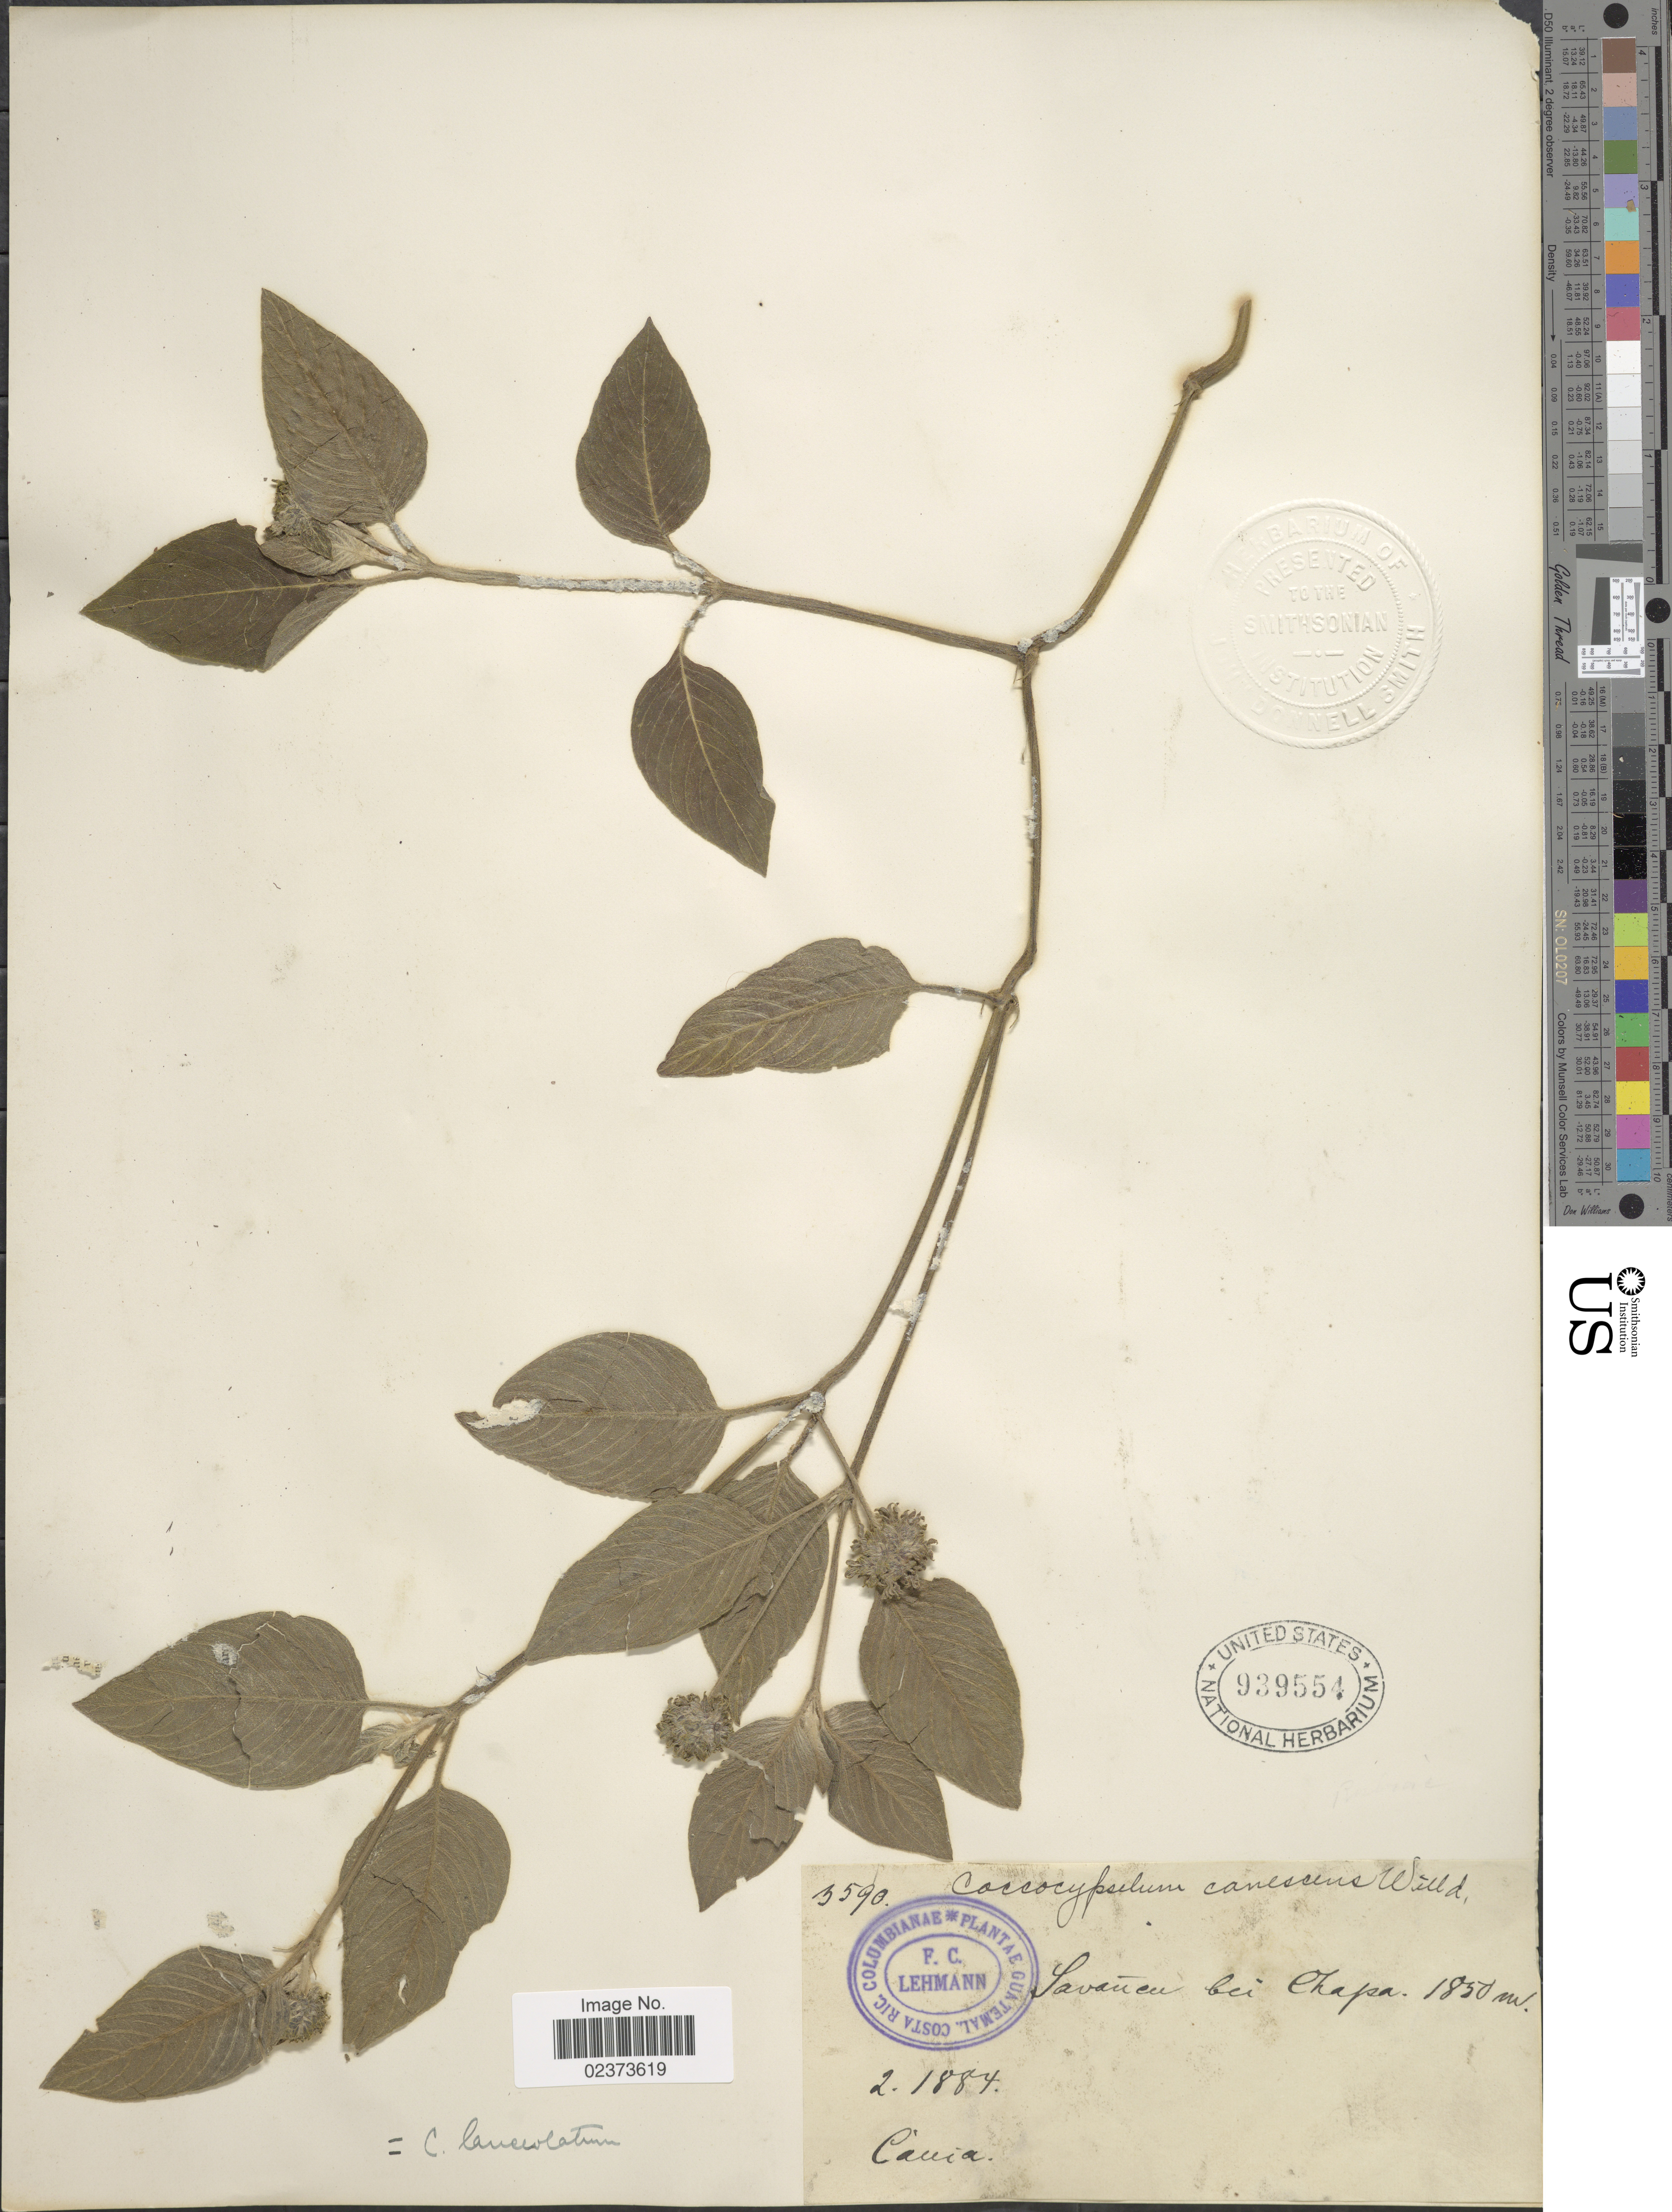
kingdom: Plantae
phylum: Tracheophyta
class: Magnoliopsida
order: Gentianales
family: Rubiaceae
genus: Coccocypselum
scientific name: Coccocypselum lanceolatum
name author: (Ruiz & Pav.) Pers.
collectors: F. C. Lehmann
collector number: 3590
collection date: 1884-02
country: Colombia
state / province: Cauca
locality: Savanen bei Chapa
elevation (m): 1850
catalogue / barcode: US 939554